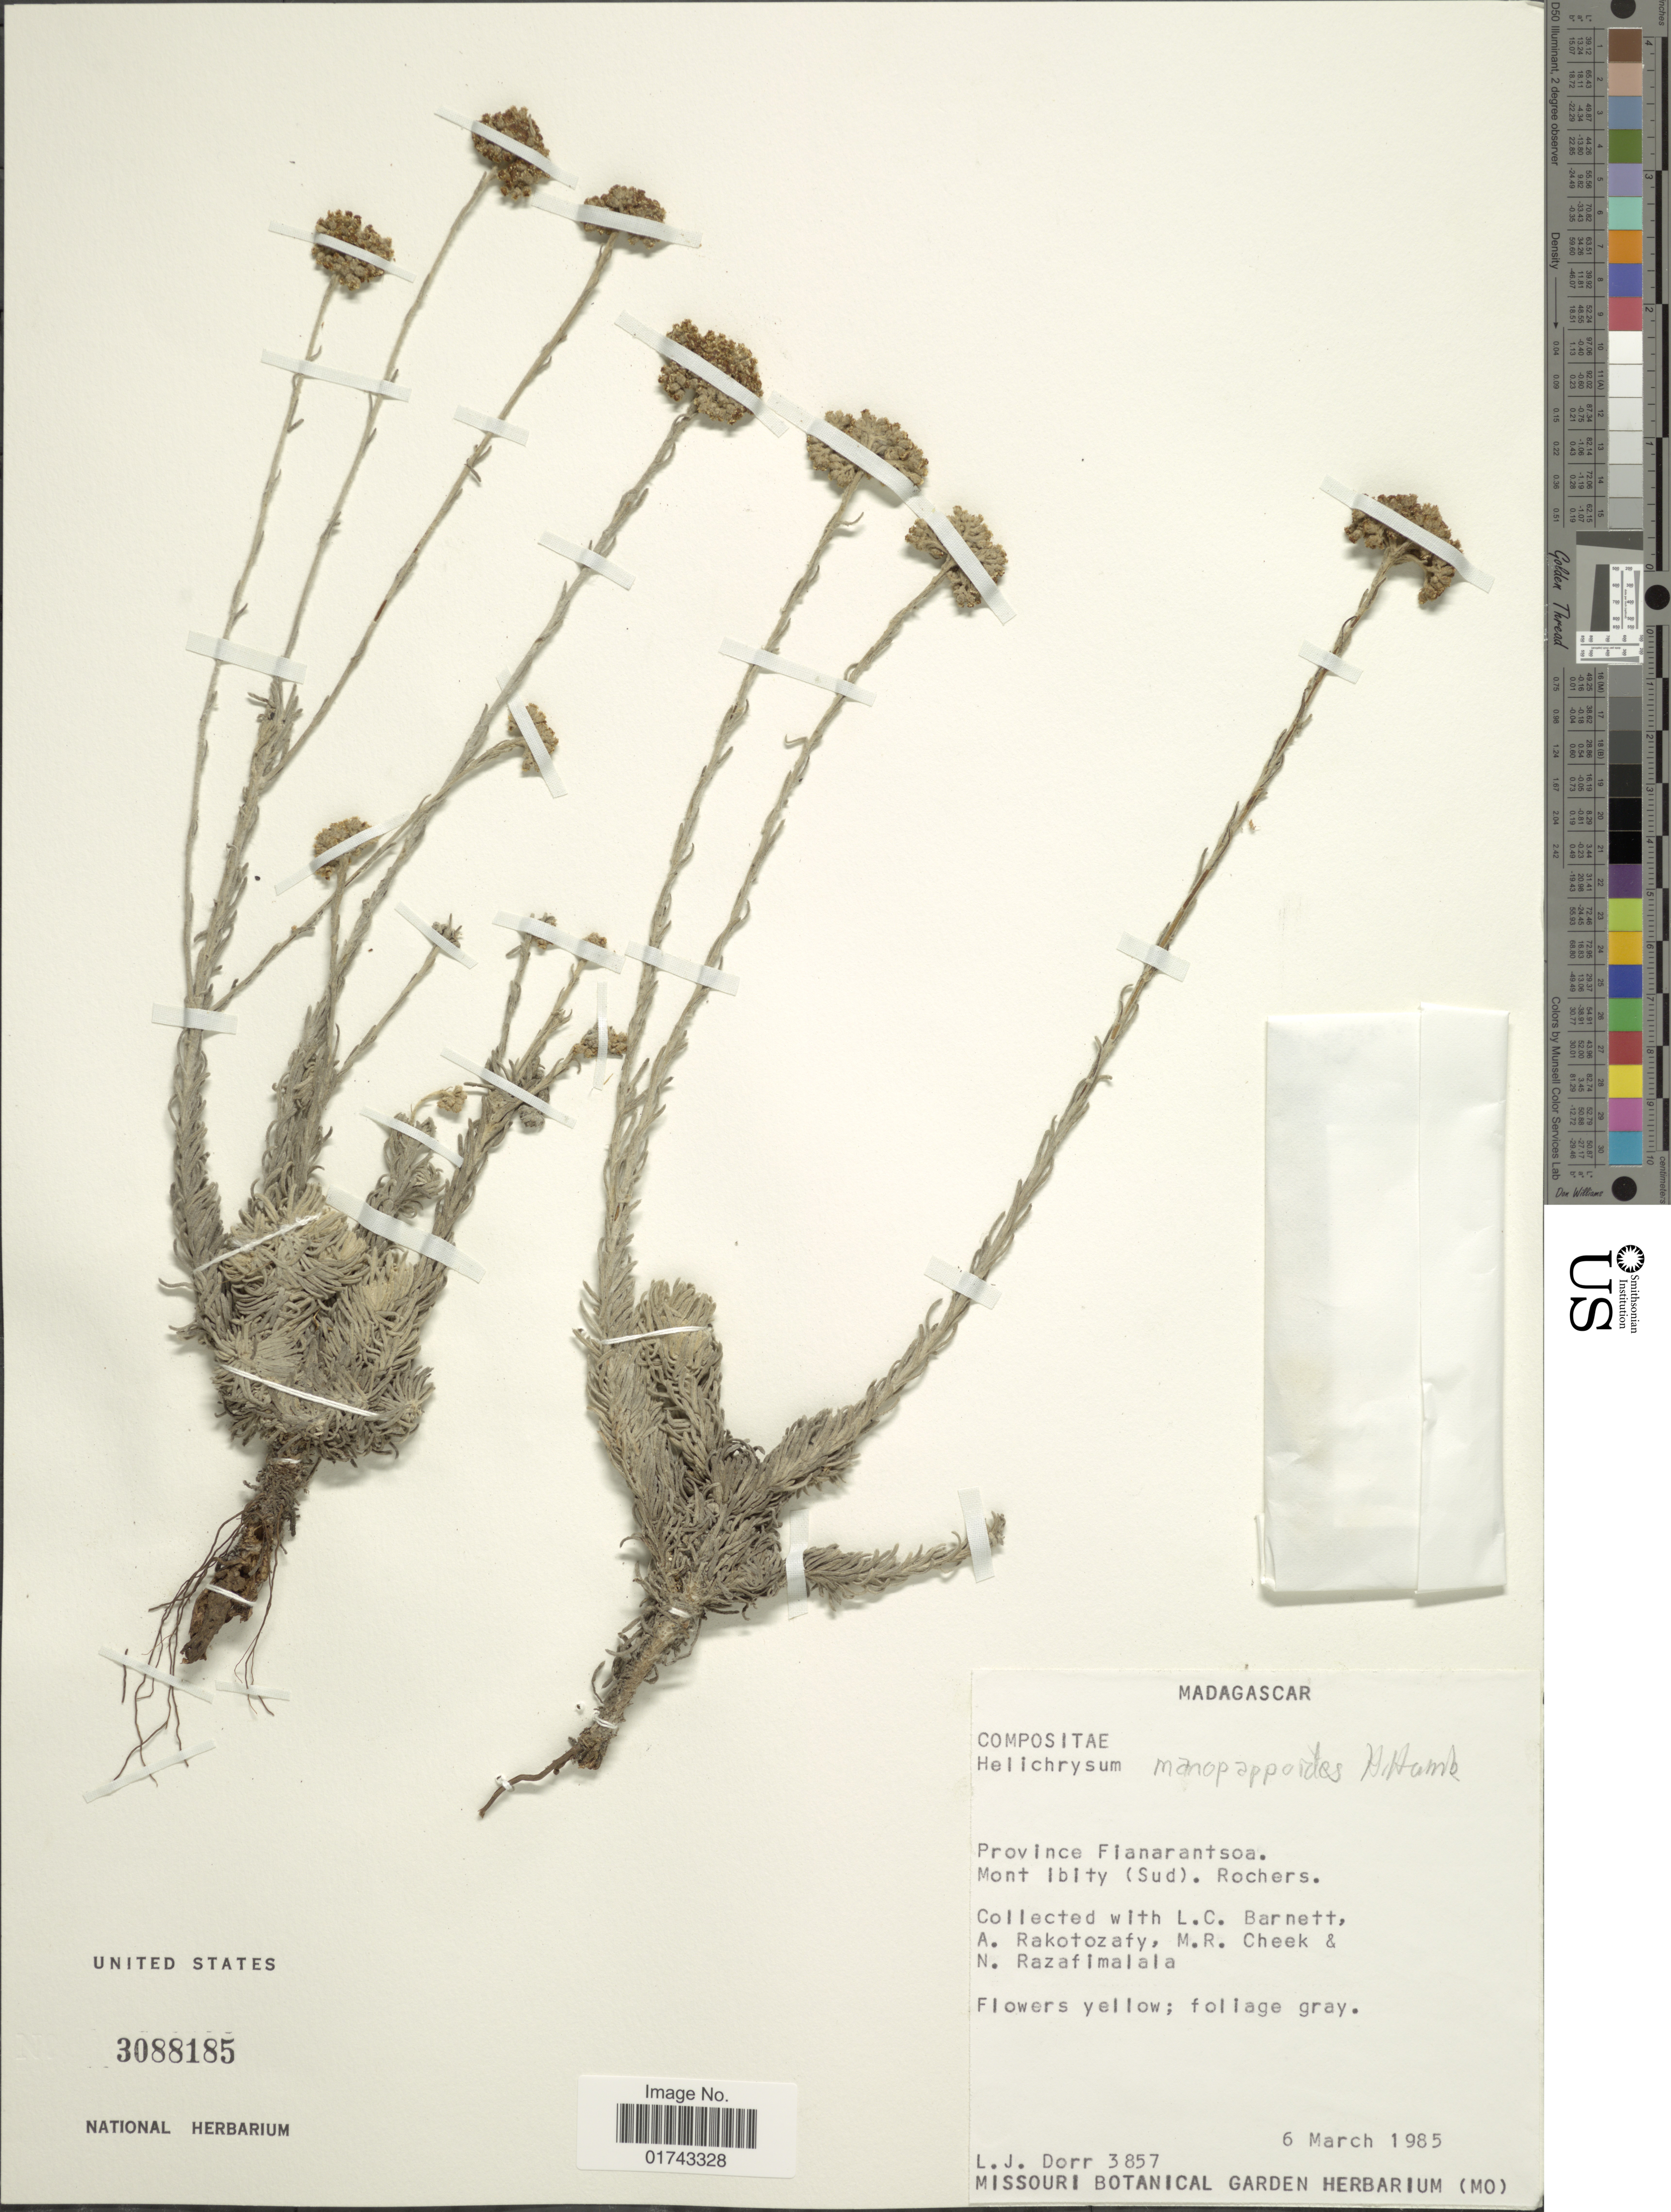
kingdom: Plantae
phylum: Tracheophyta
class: Magnoliopsida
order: Asterales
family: Asteraceae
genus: Helichrysum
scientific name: Helichrysum manopappoides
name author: Humbert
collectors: L. J. Dorr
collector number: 3857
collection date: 1985-03-06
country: Madagascar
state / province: Vakinankaratra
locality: Province Fianarantsoa, Mont Ibity (Sud), Rochers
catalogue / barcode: US 3088185